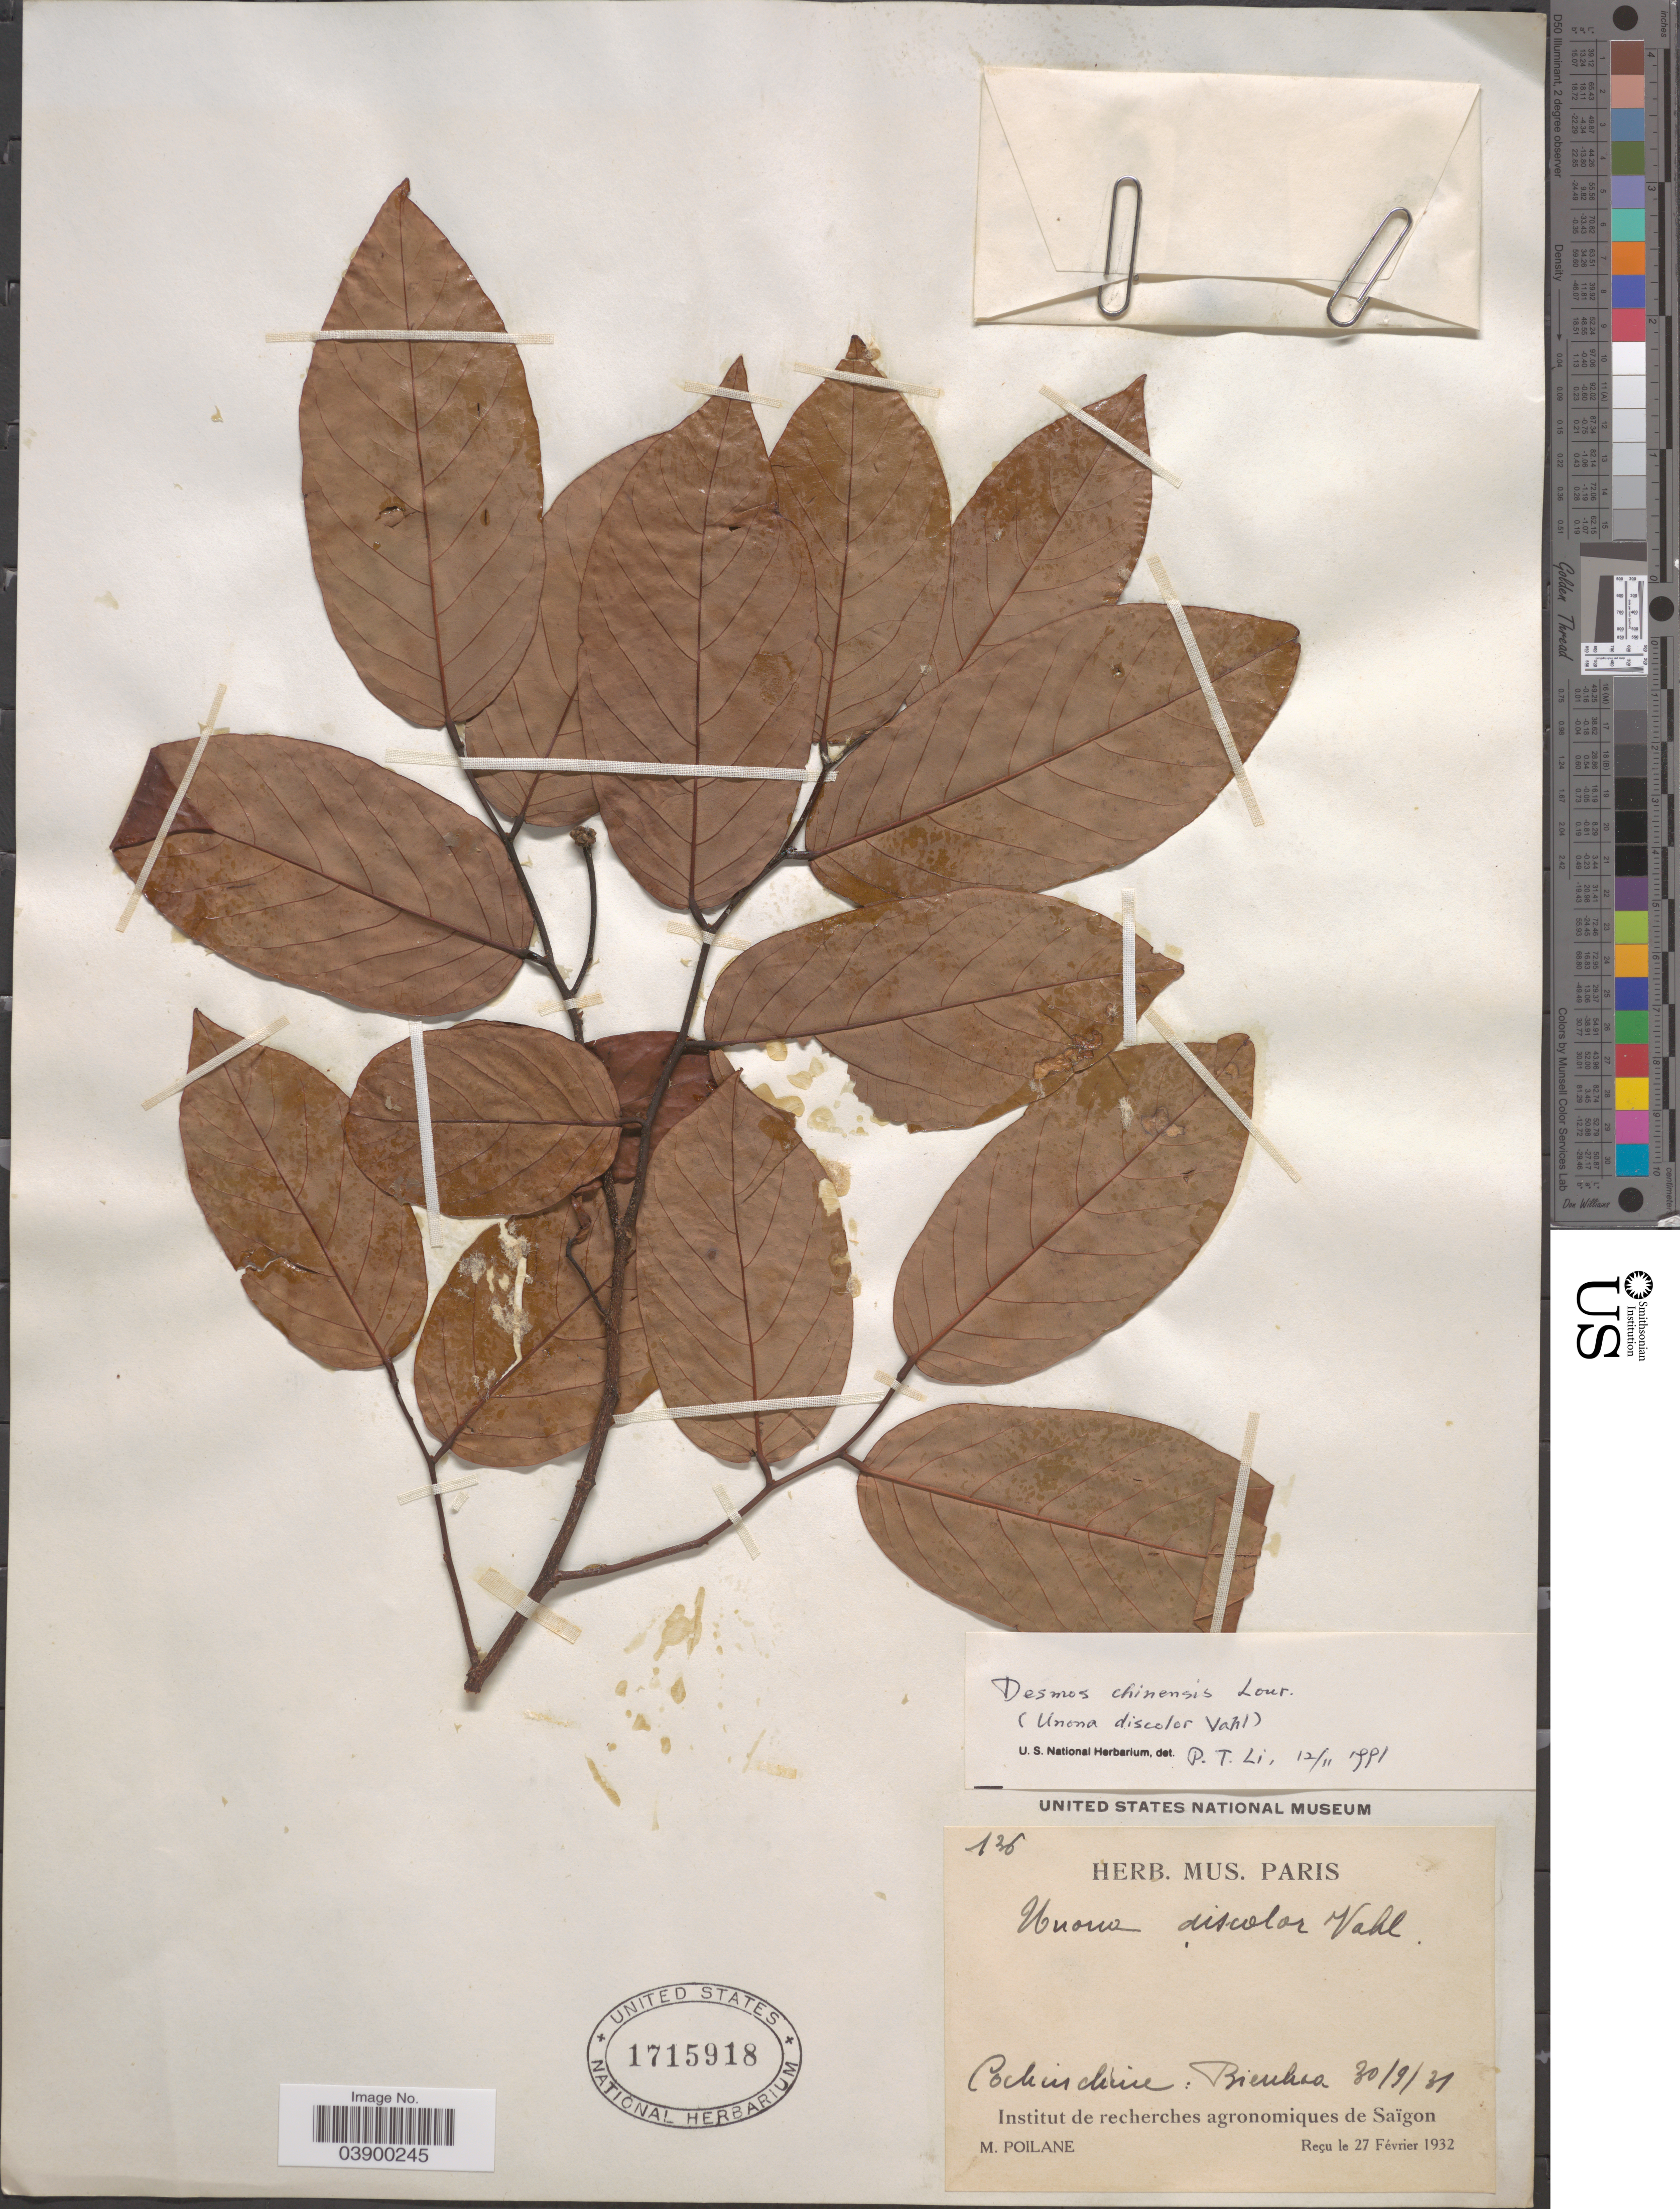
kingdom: Plantae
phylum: Tracheophyta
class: Magnoliopsida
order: Magnoliales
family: Annonaceae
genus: Desmos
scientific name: Desmos chinensis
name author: Lour.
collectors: M. Poilane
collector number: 309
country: Vietnam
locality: Cochinchine: Bienhoa.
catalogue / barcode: US 1715918